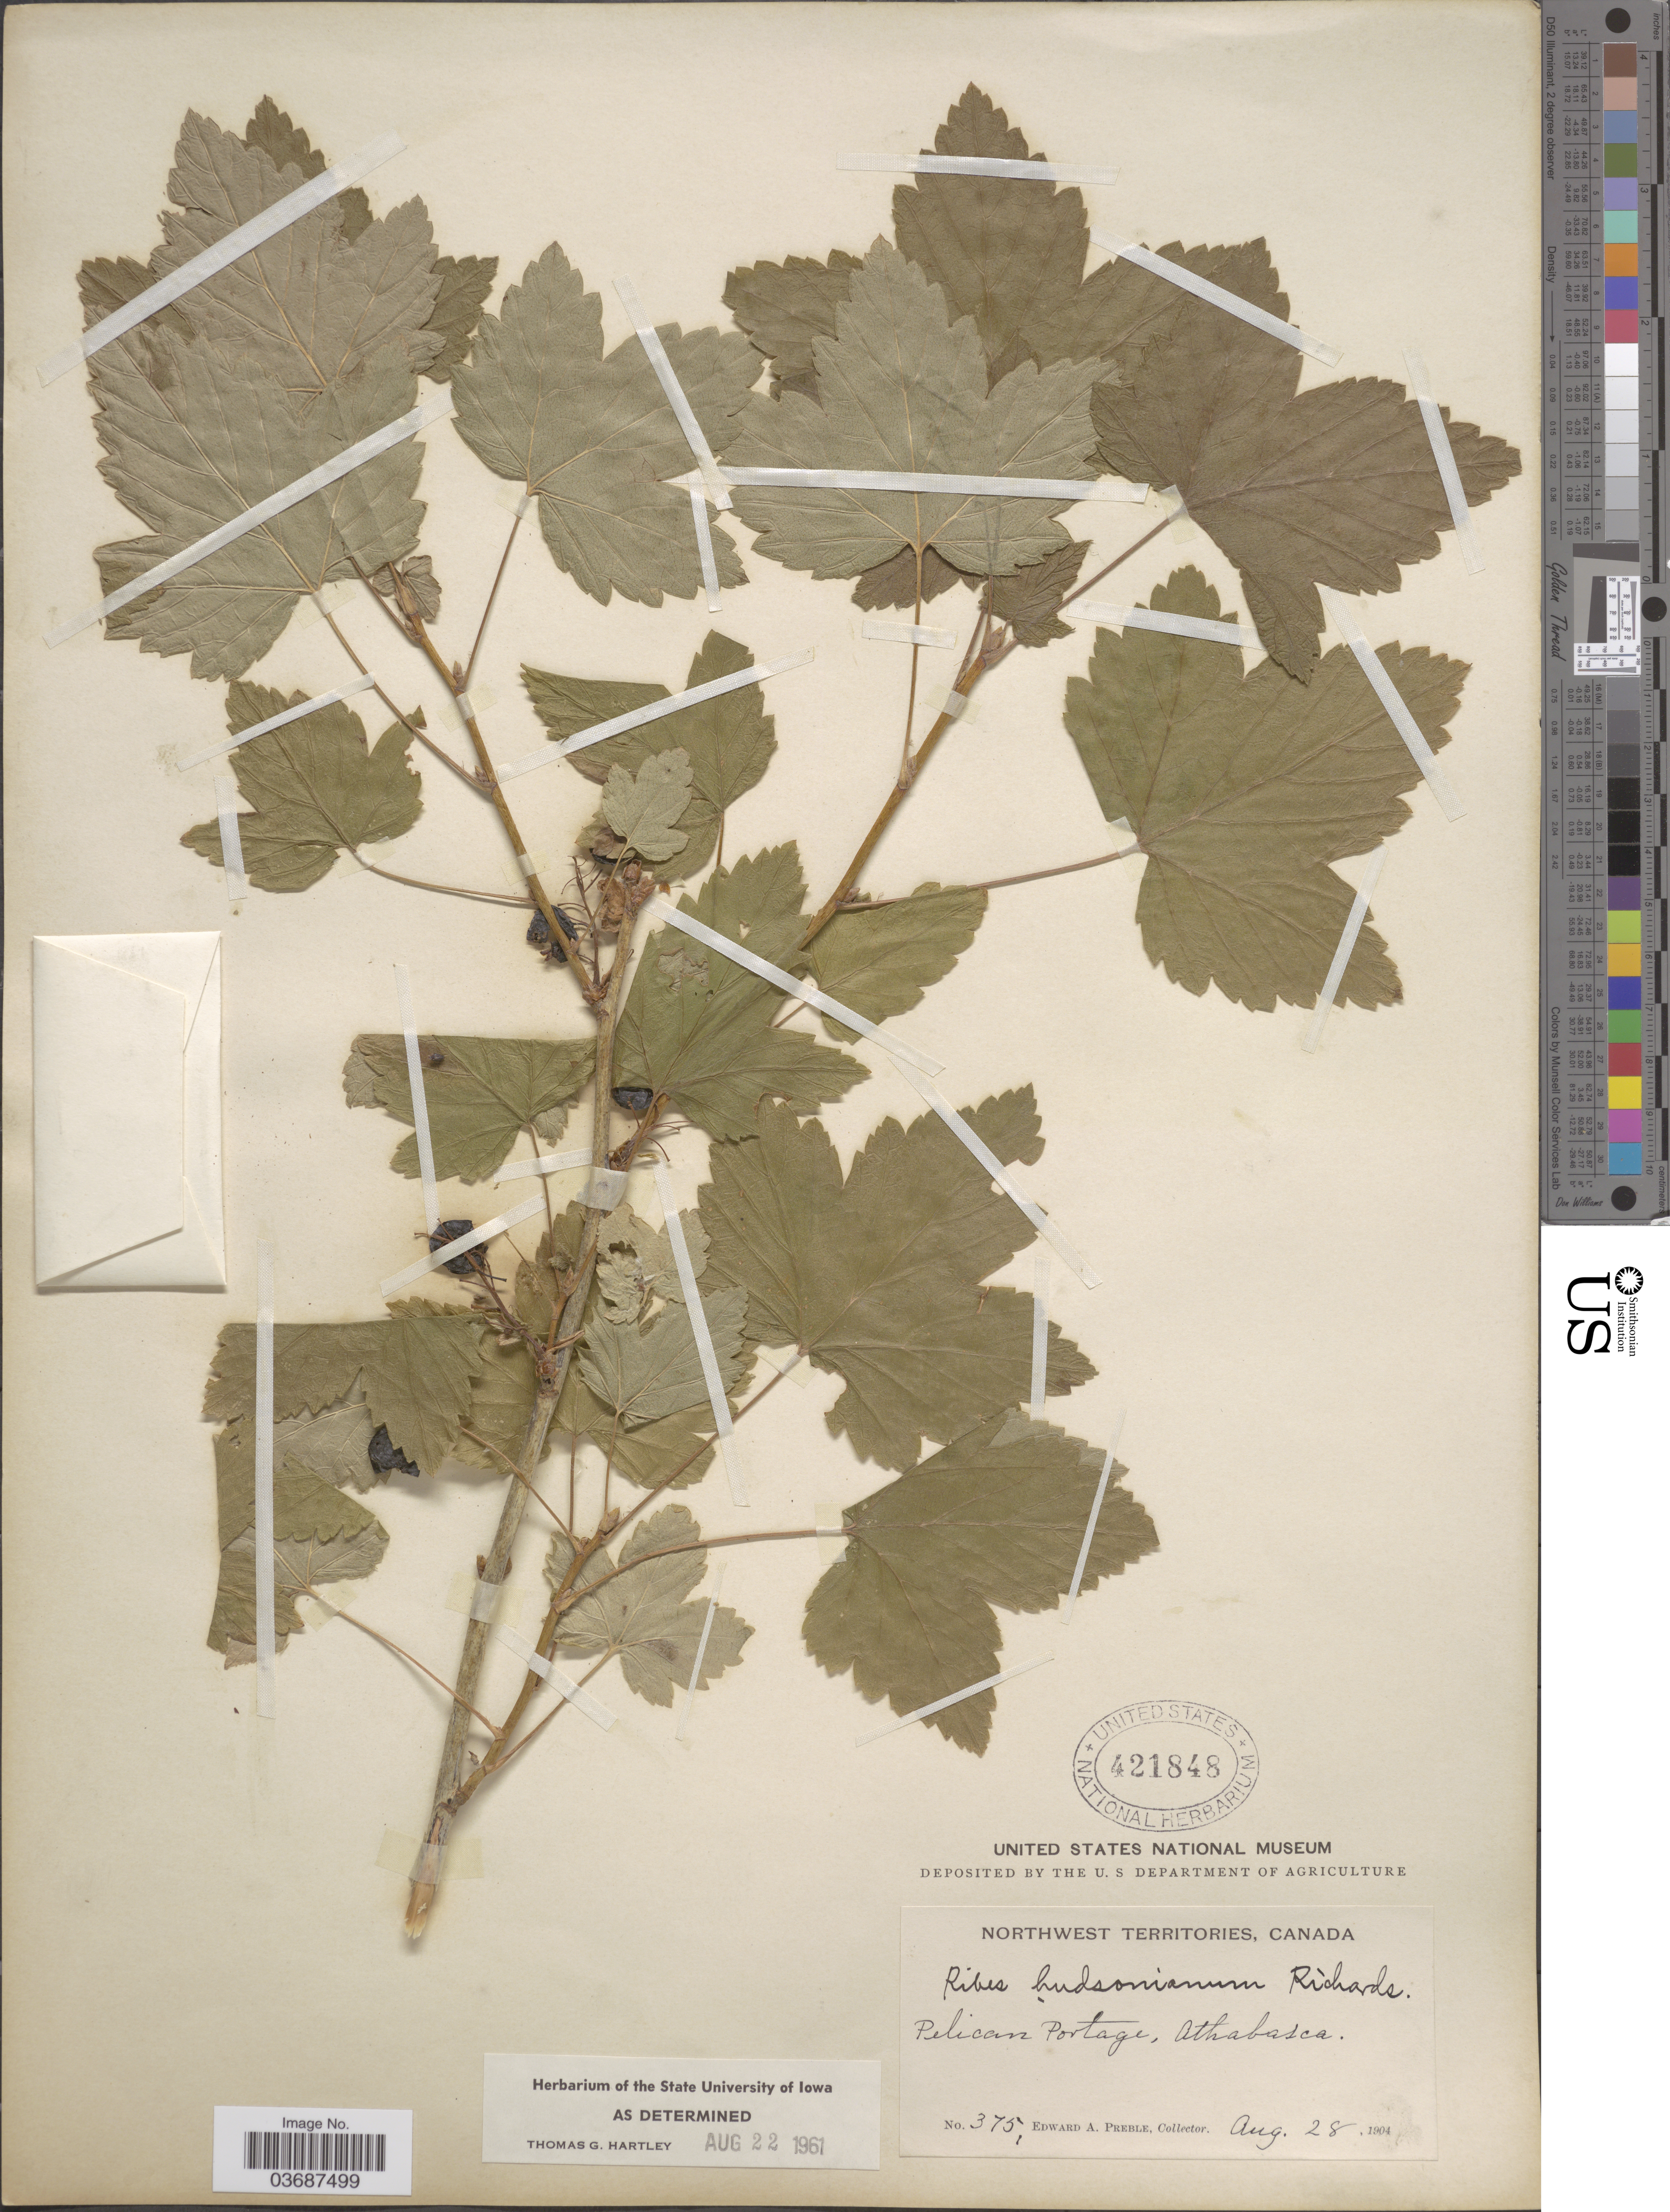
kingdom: Plantae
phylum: Tracheophyta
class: Magnoliopsida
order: Saxifragales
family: Grossulariaceae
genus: Ribes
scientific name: Ribes hudsonianum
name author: Richardson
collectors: E. Preble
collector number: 375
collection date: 1904-08-28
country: Canada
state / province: Northwest Territories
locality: Pelican Portage, Athabasca.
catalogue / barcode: US 421848